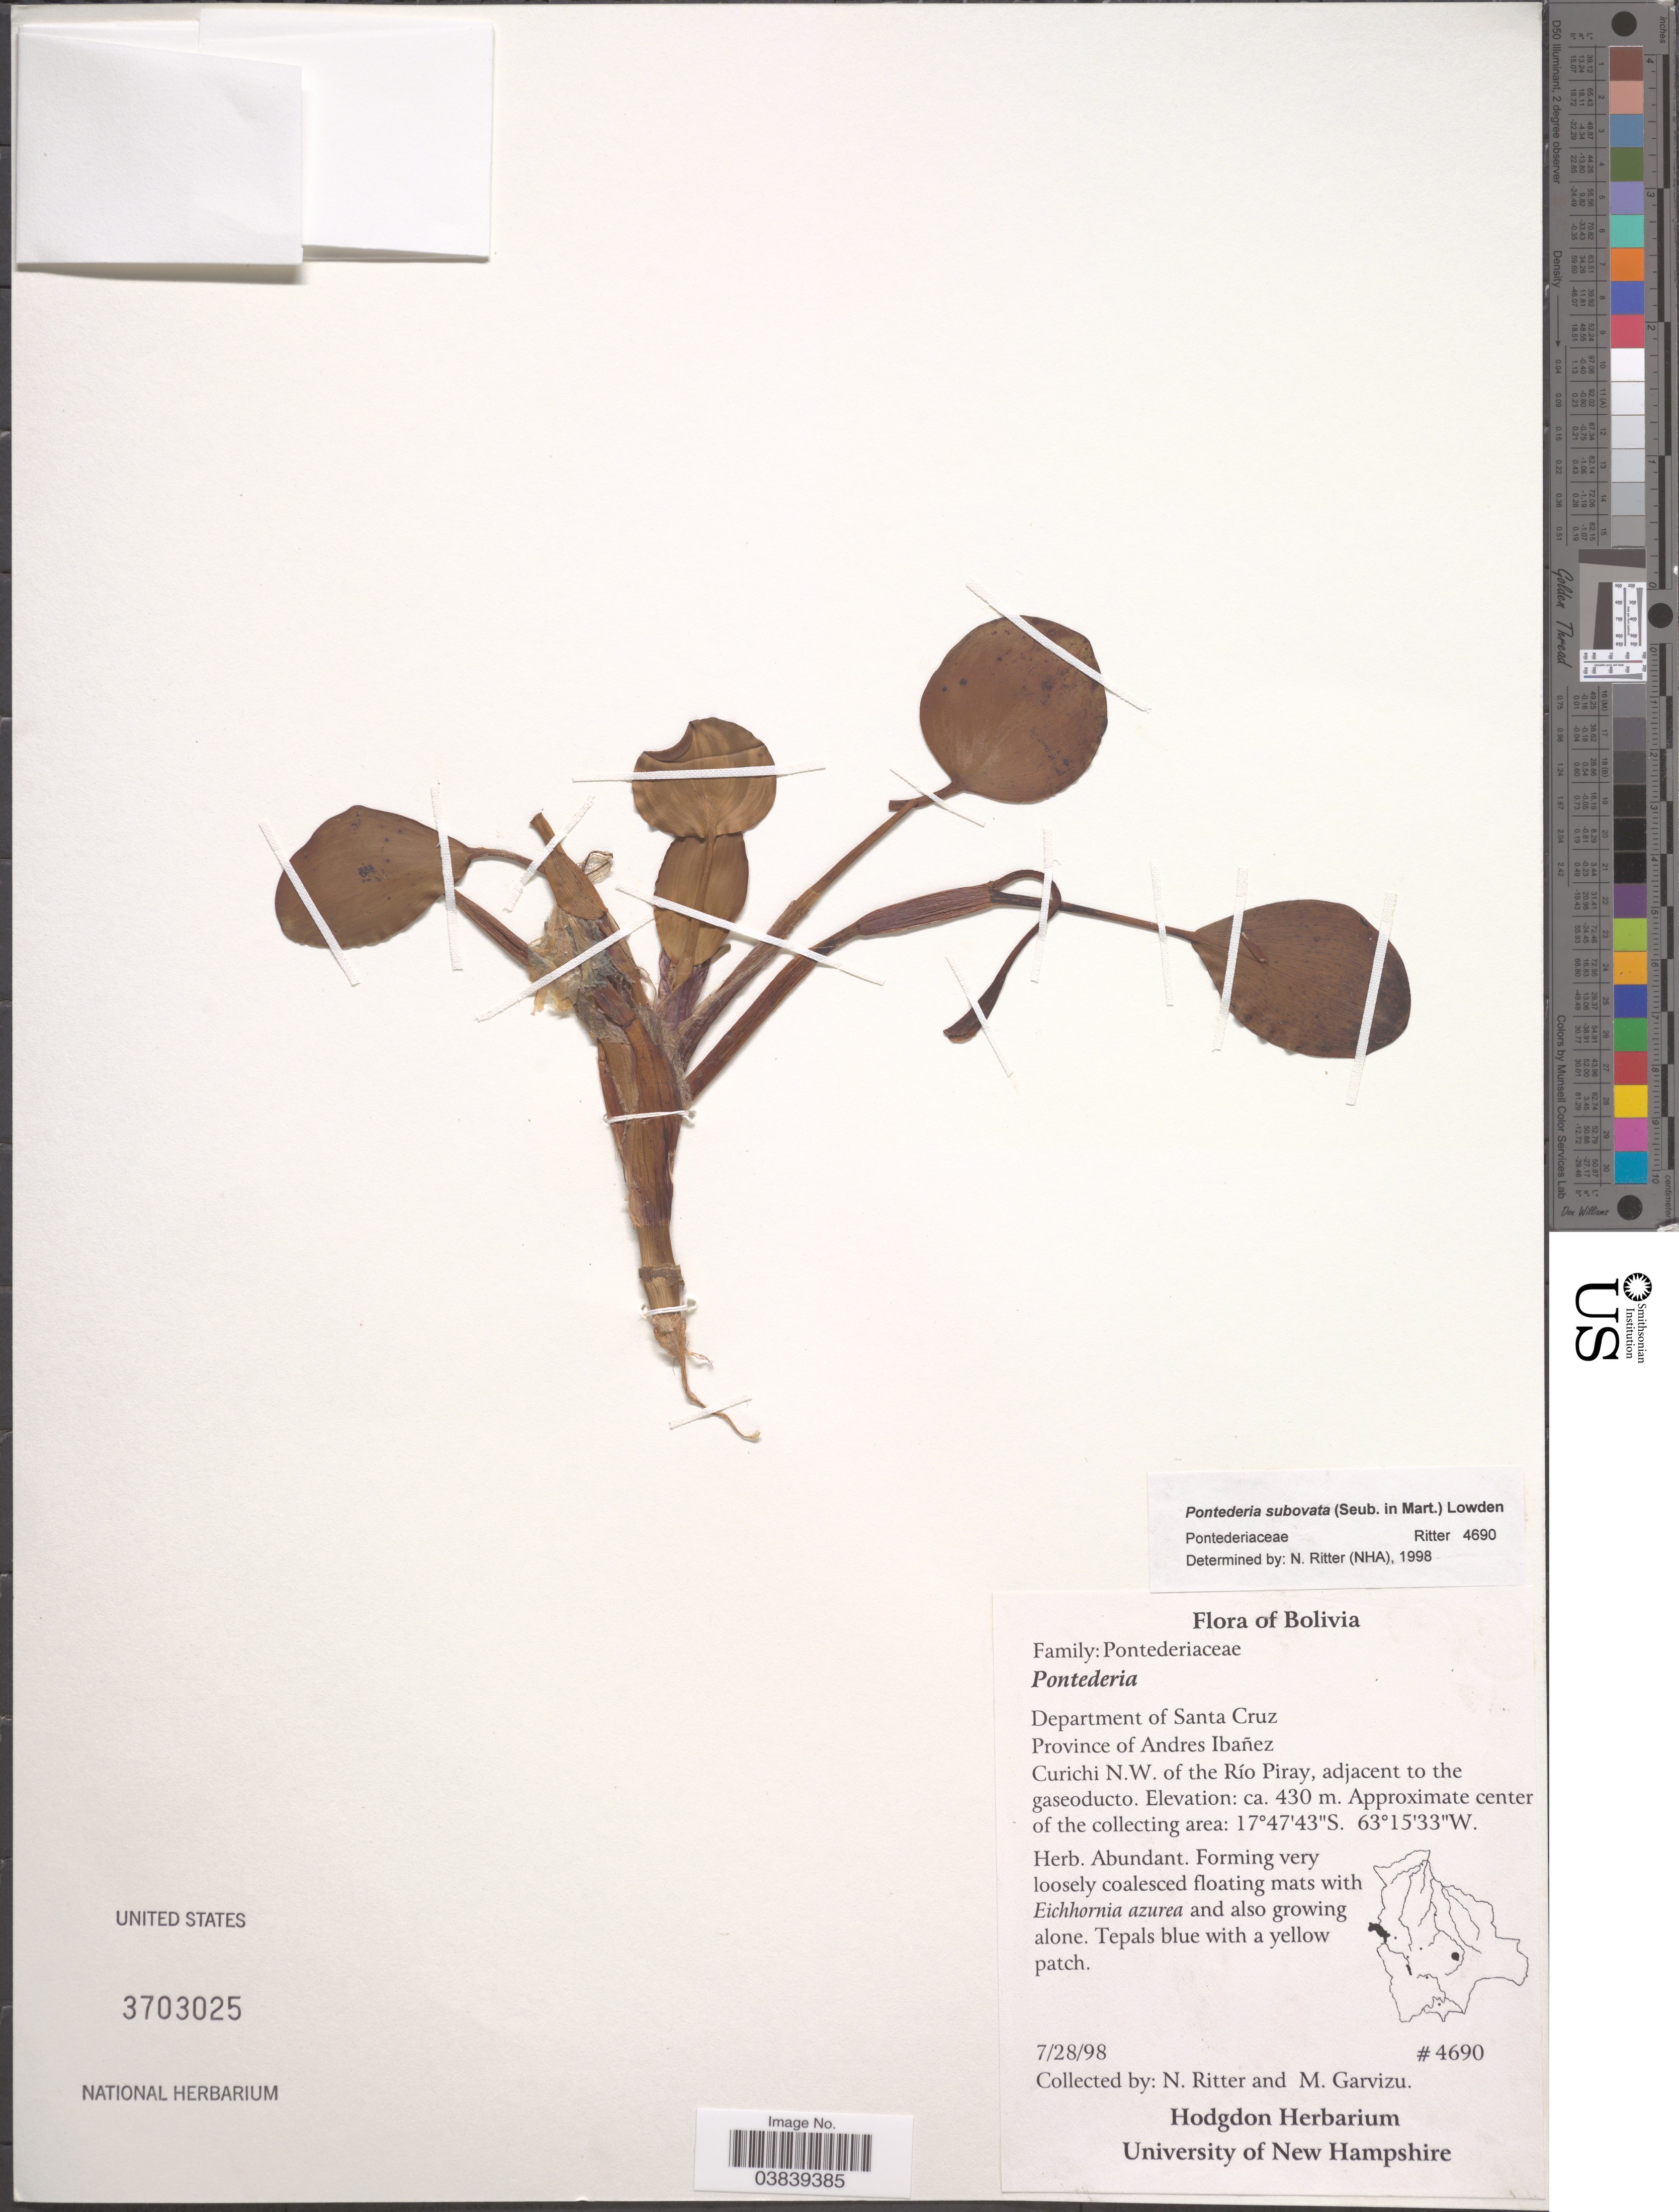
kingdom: Plantae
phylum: Tracheophyta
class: Liliopsida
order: Commelinales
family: Pontederiaceae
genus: Pontederia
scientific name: Pontederia subovata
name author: (Seub.) Lowden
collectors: N. Ritter & M. Garvizu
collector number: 4690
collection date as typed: Transcribed d/m/y: 28/7/98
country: Bolivia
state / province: Santa Cruz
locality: Department of Santa Cruz. Province Andres Ibañez. Curichi N.W. of the Río Piray, adjacent to the gaseoducto.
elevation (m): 430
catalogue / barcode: US 3703025